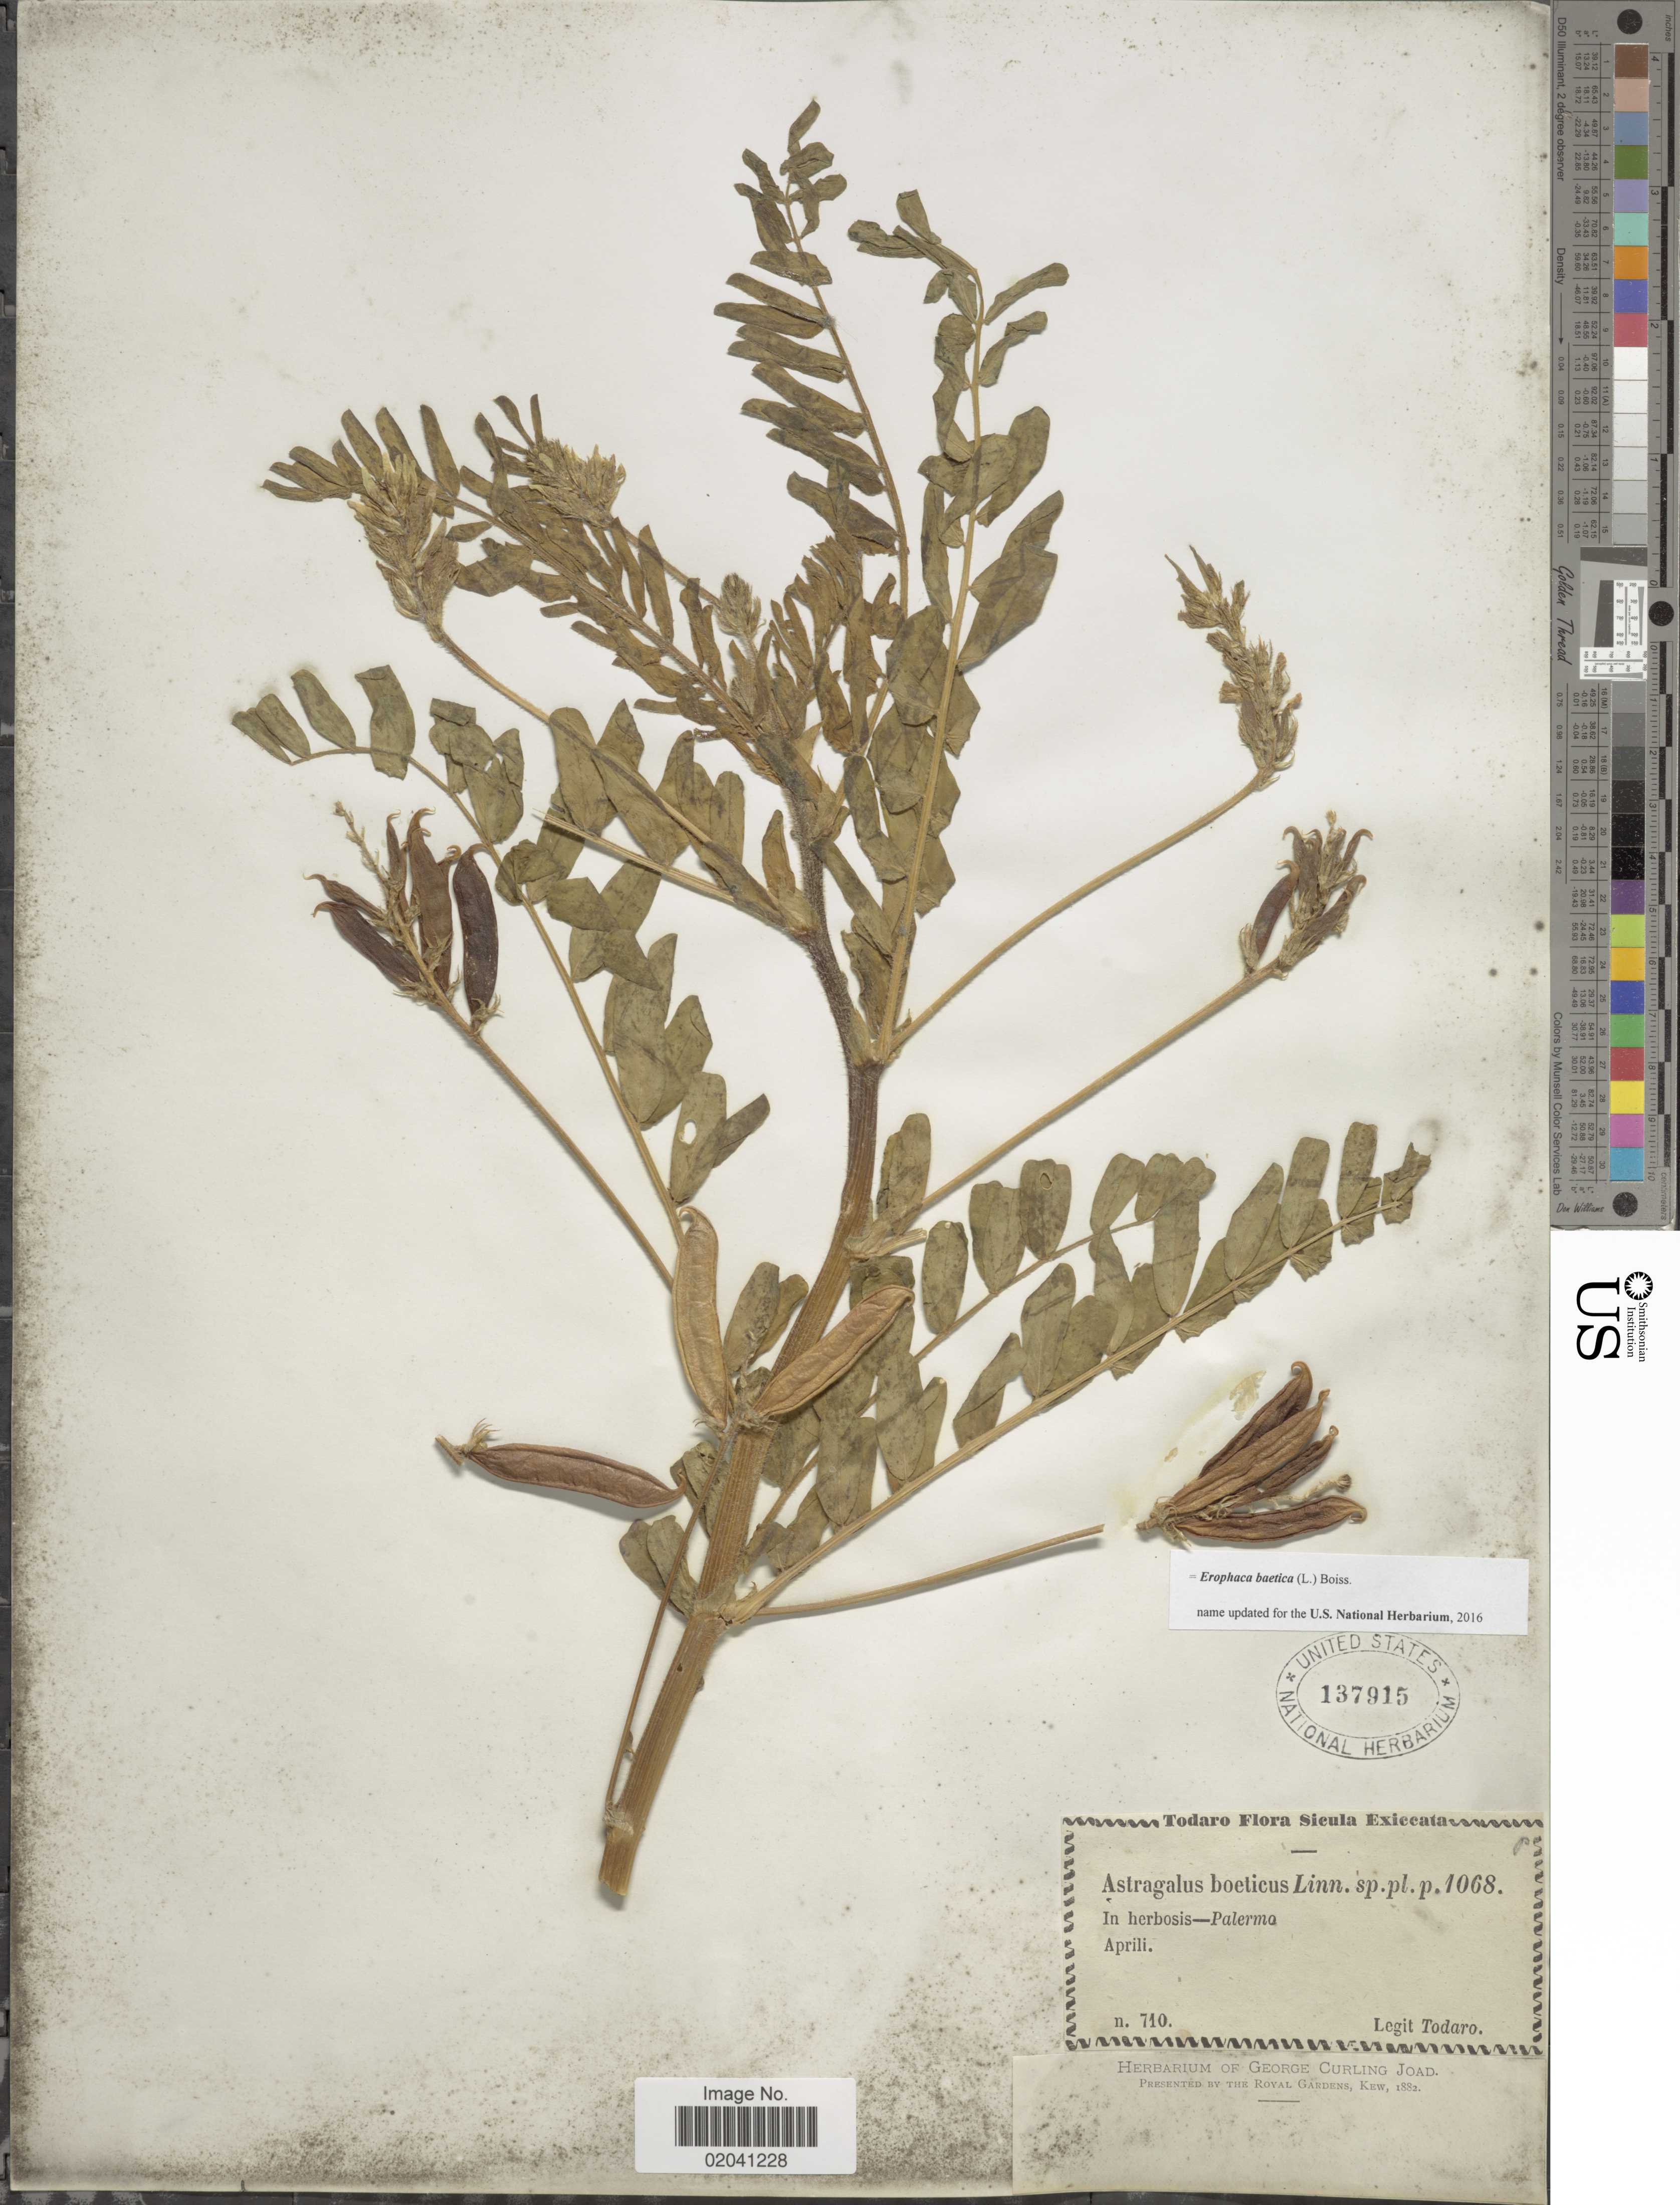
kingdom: Plantae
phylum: Tracheophyta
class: Magnoliopsida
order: Fabales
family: Fabaceae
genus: Erophaca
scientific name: Erophaca baetica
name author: (L.) Boiss.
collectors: Todaro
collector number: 710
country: Italy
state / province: Siciliana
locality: In herbosis - Palermo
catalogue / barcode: US 137915